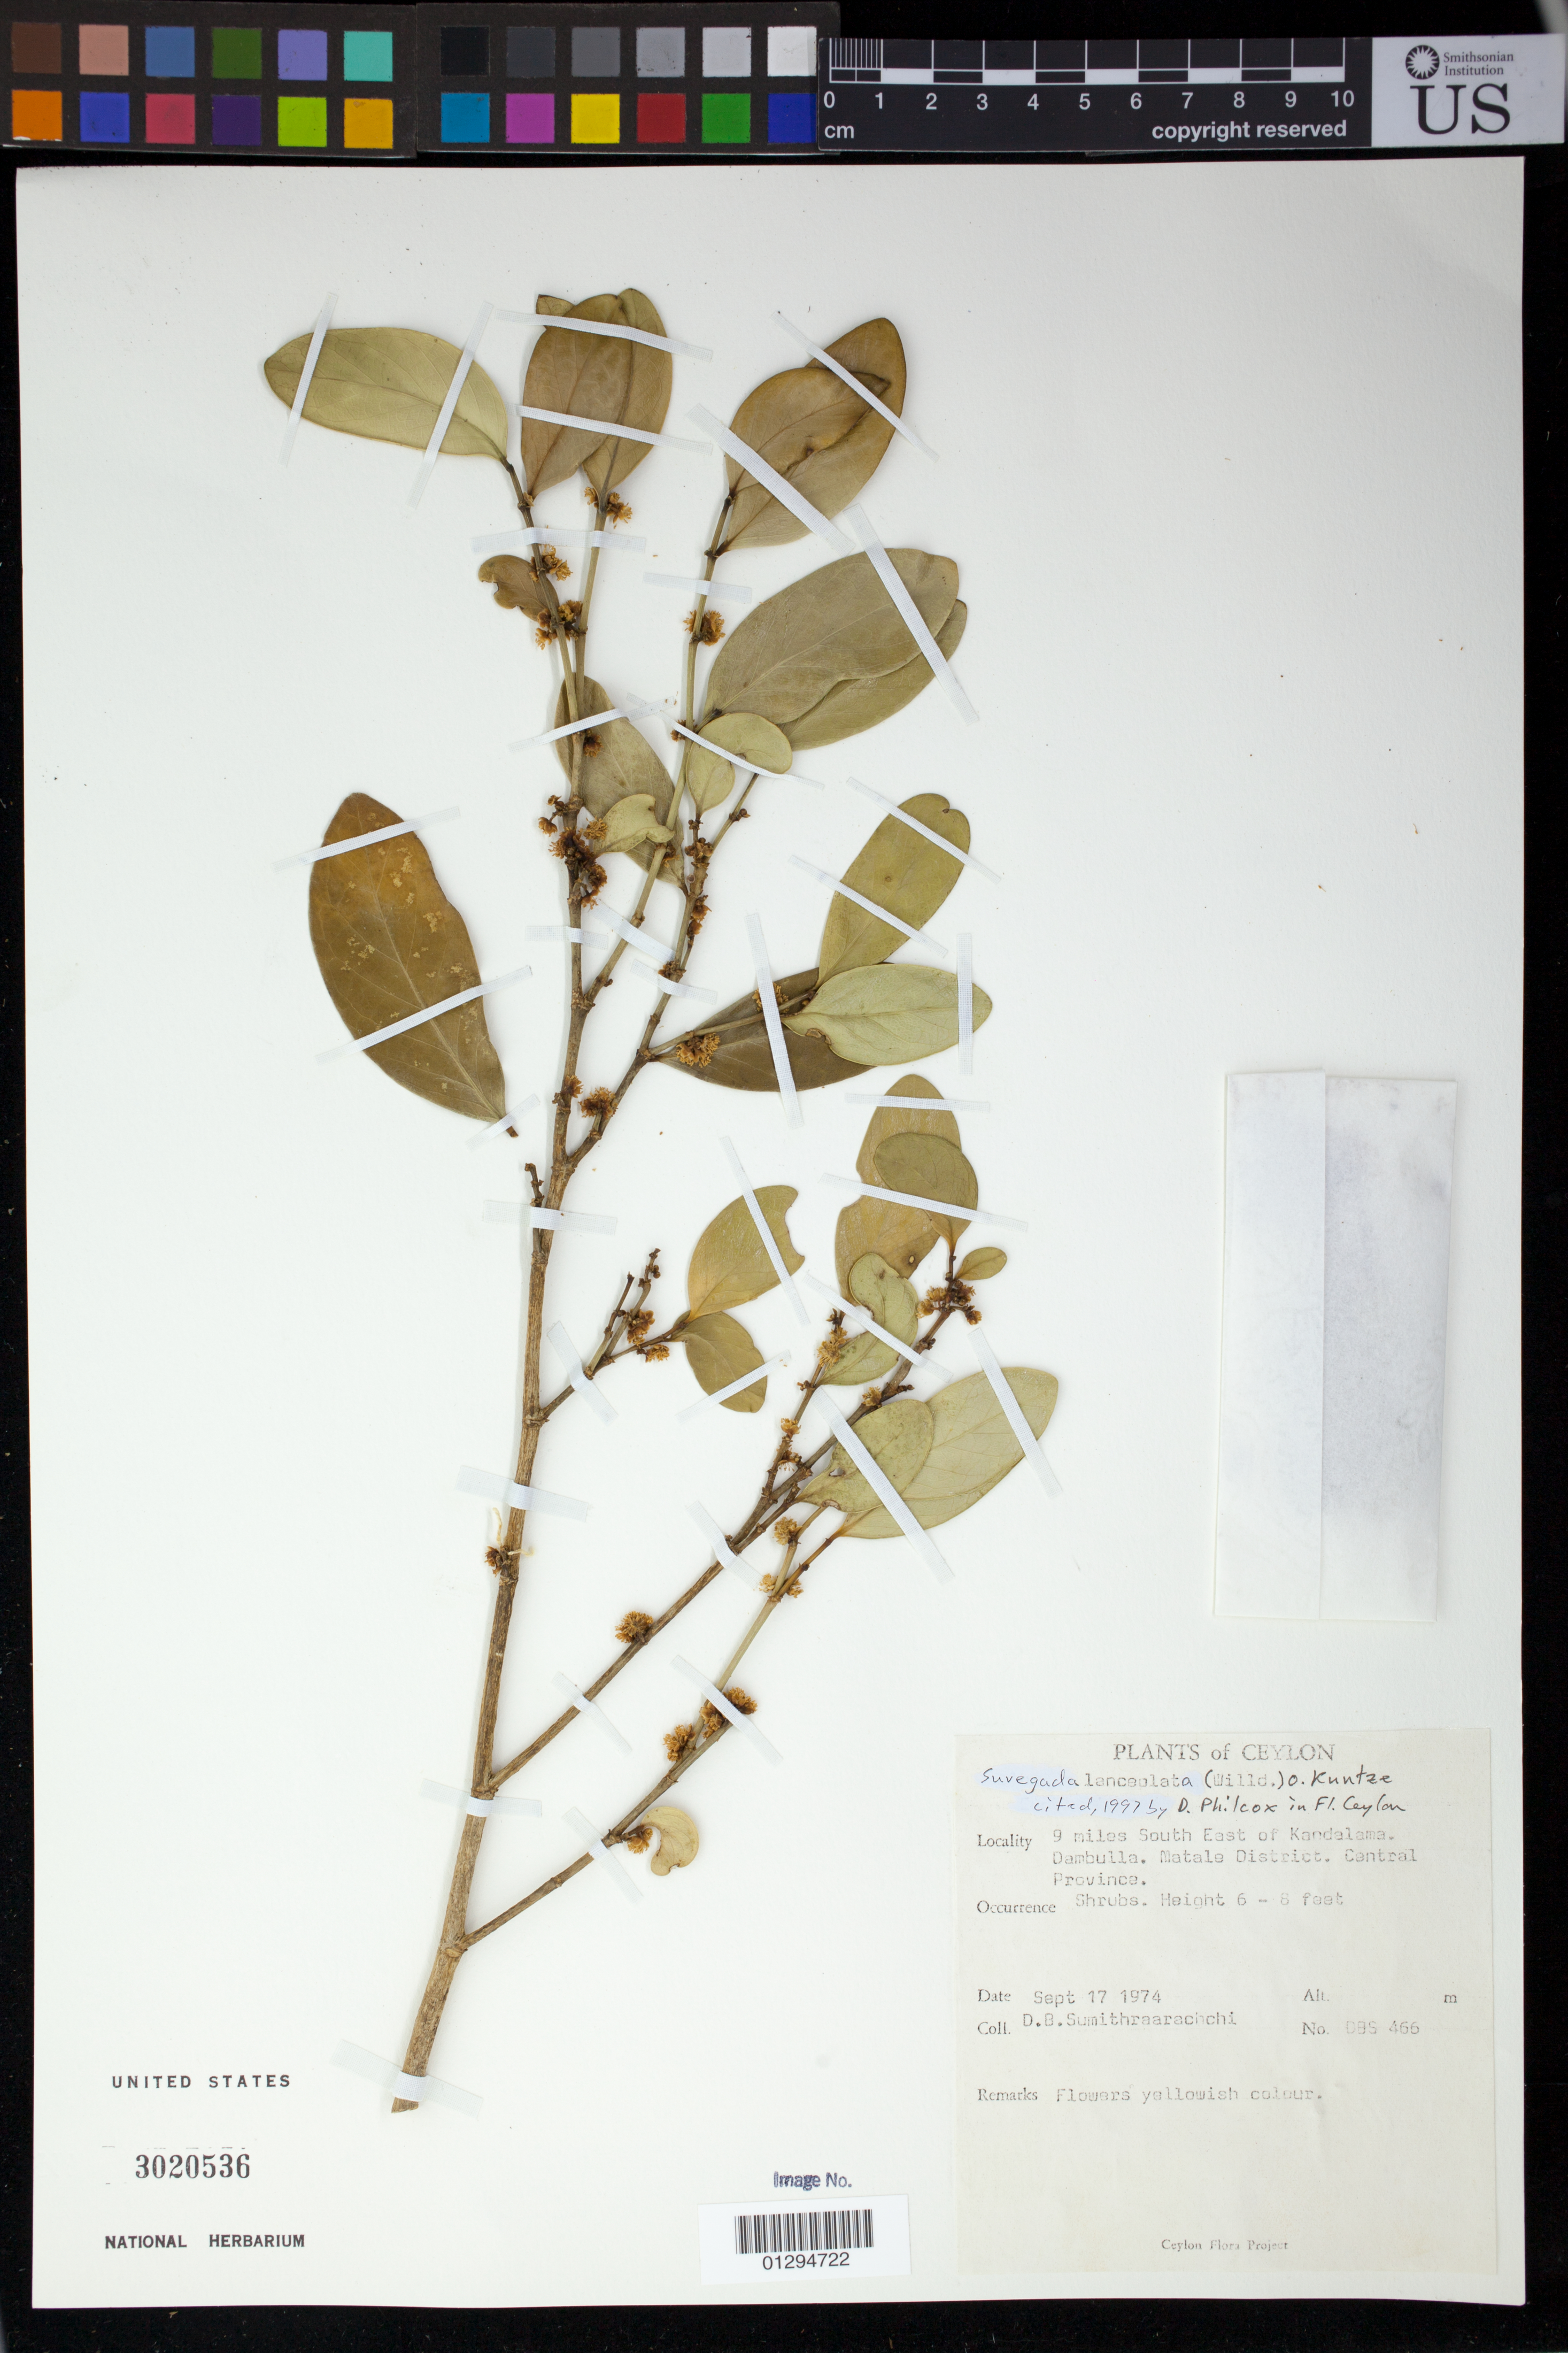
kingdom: Plantae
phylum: Tracheophyta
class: Magnoliopsida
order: Malpighiales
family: Euphorbiaceae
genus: Suregada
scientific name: Suregada lanceolata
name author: (Willd.) Kuntze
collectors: D. B. Sumithraarachchi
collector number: DBS 466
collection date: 1974-09-17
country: Sri Lanka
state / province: Central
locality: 9 miles South East of Kandalama, Dambulla Matale District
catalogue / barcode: US 3020536